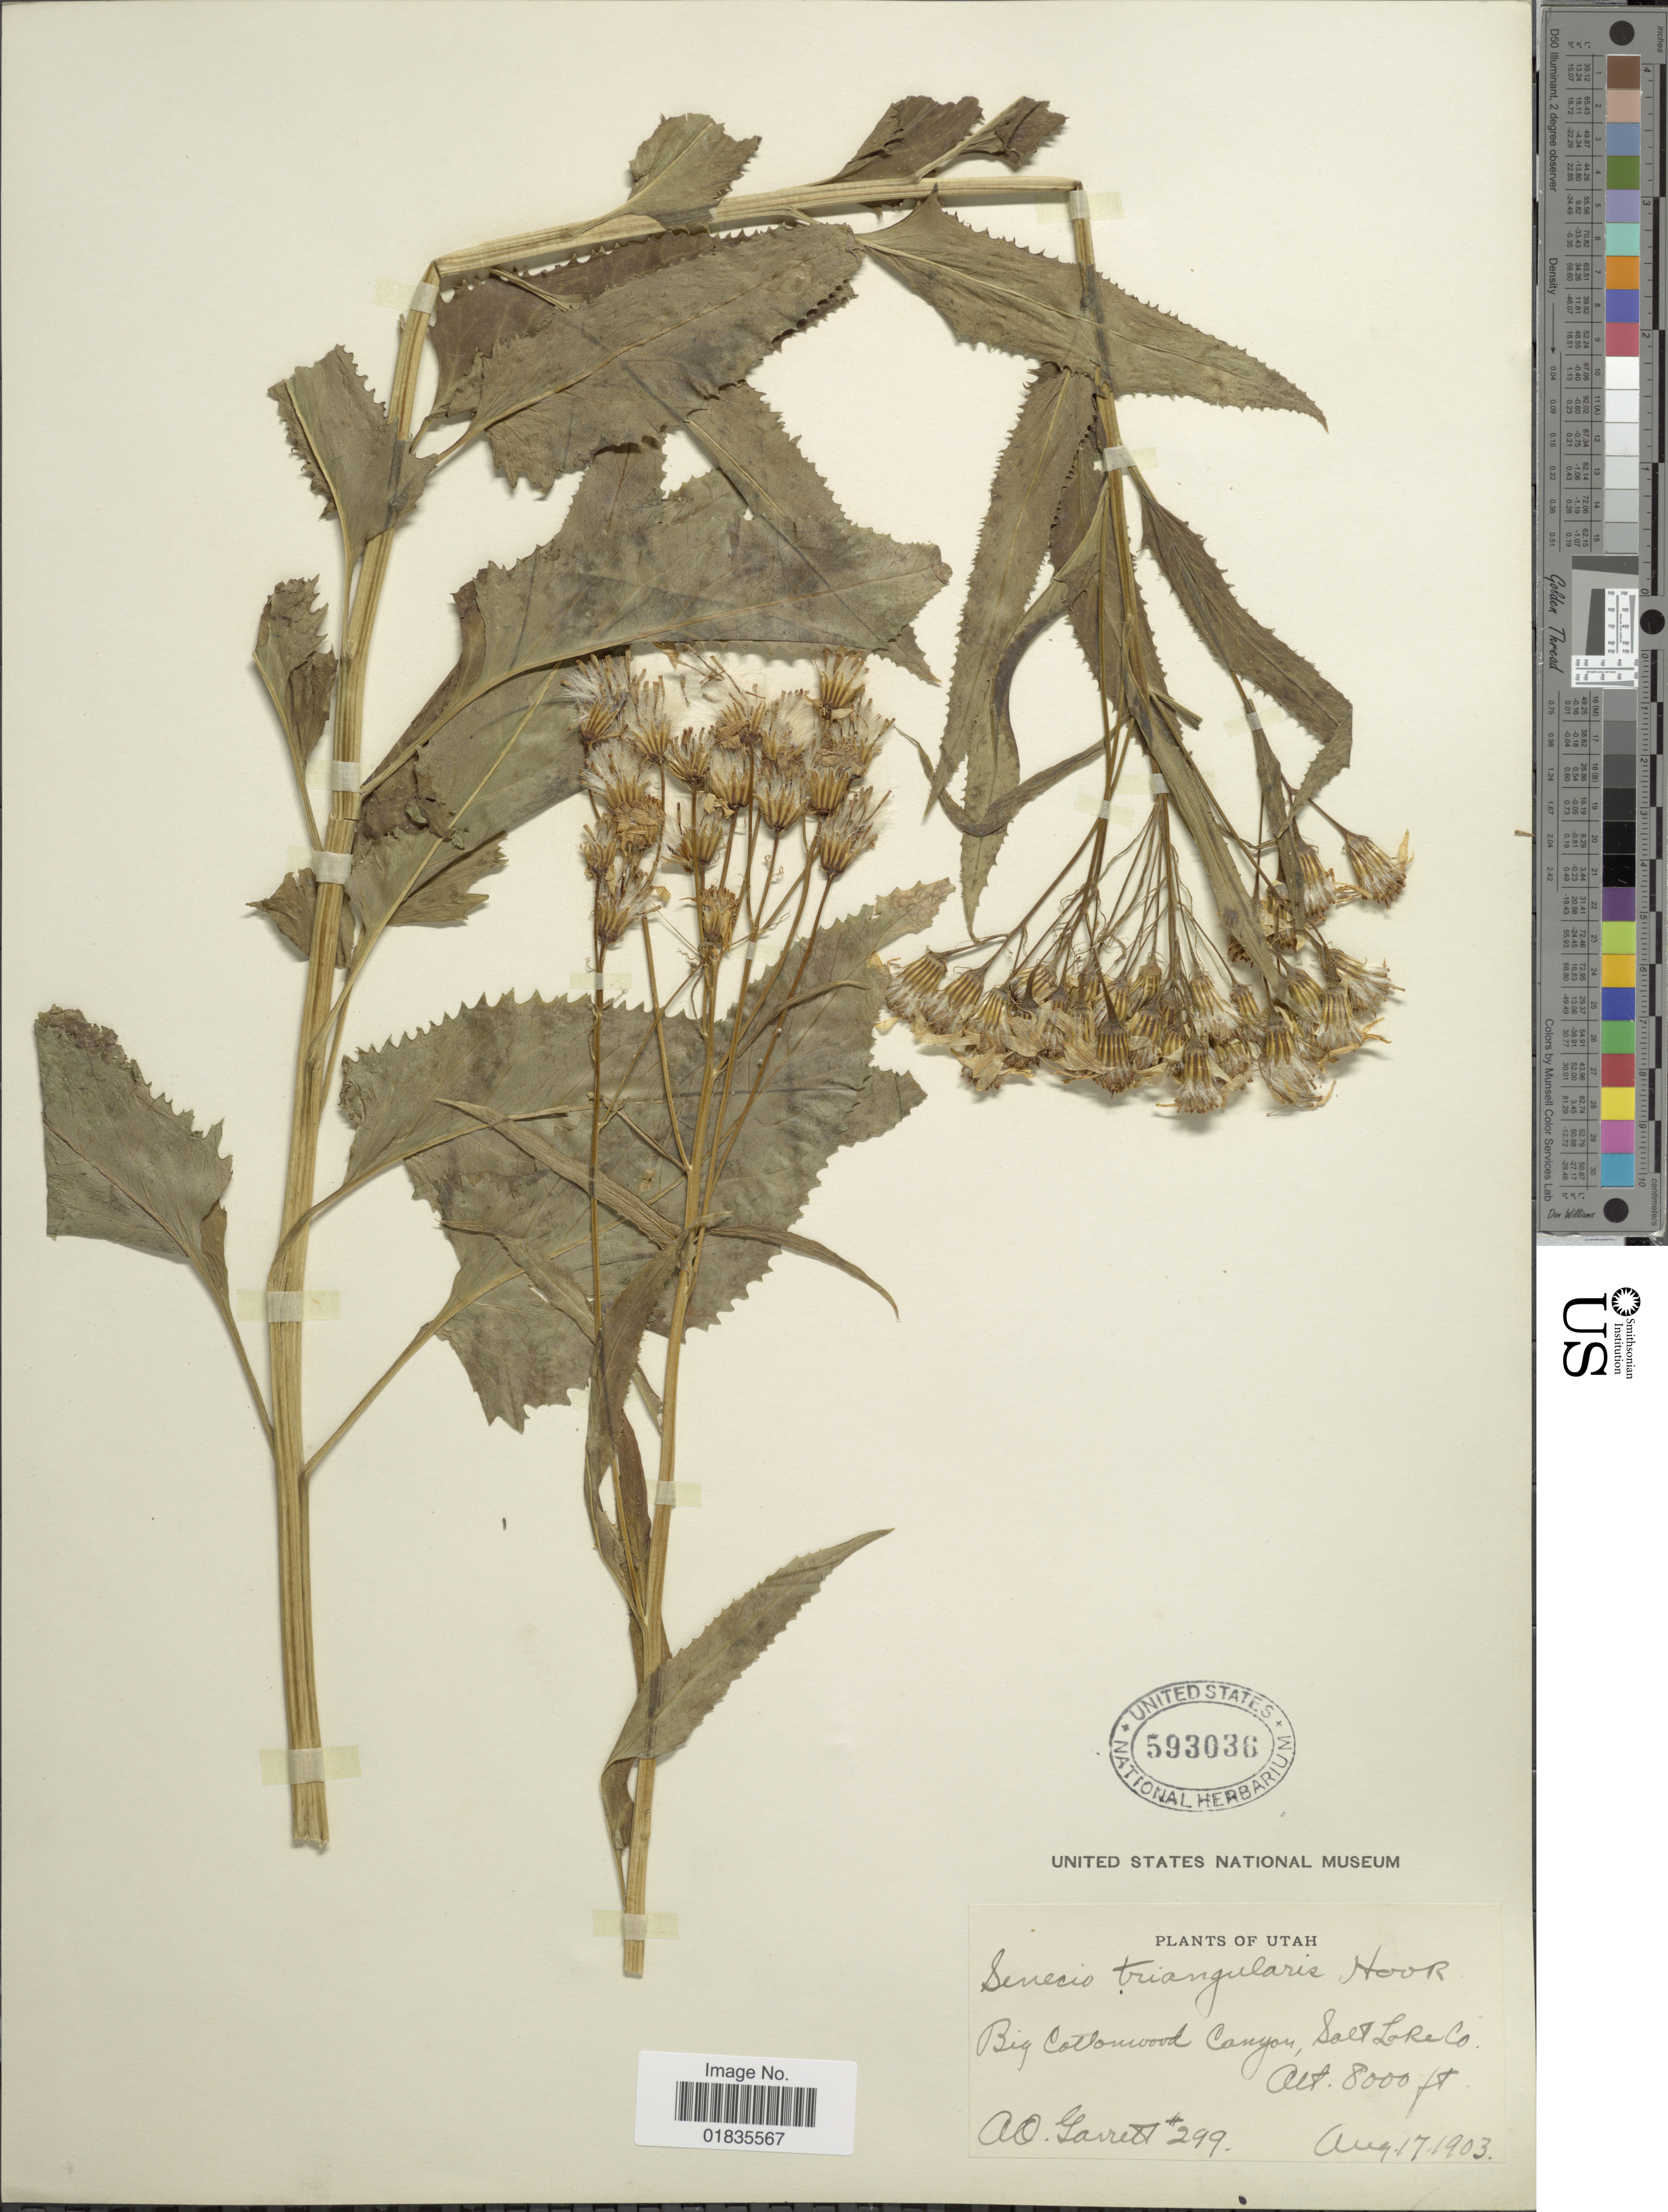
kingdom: Plantae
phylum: Tracheophyta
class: Magnoliopsida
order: Asterales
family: Asteraceae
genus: Senecio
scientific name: Senecio triangularis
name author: Hook.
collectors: A. O. Garrett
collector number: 299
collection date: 1903-08-17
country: United States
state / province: Utah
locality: Big Cottonwood Canyon, Salt Lake Co.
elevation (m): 2438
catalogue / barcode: US 593036